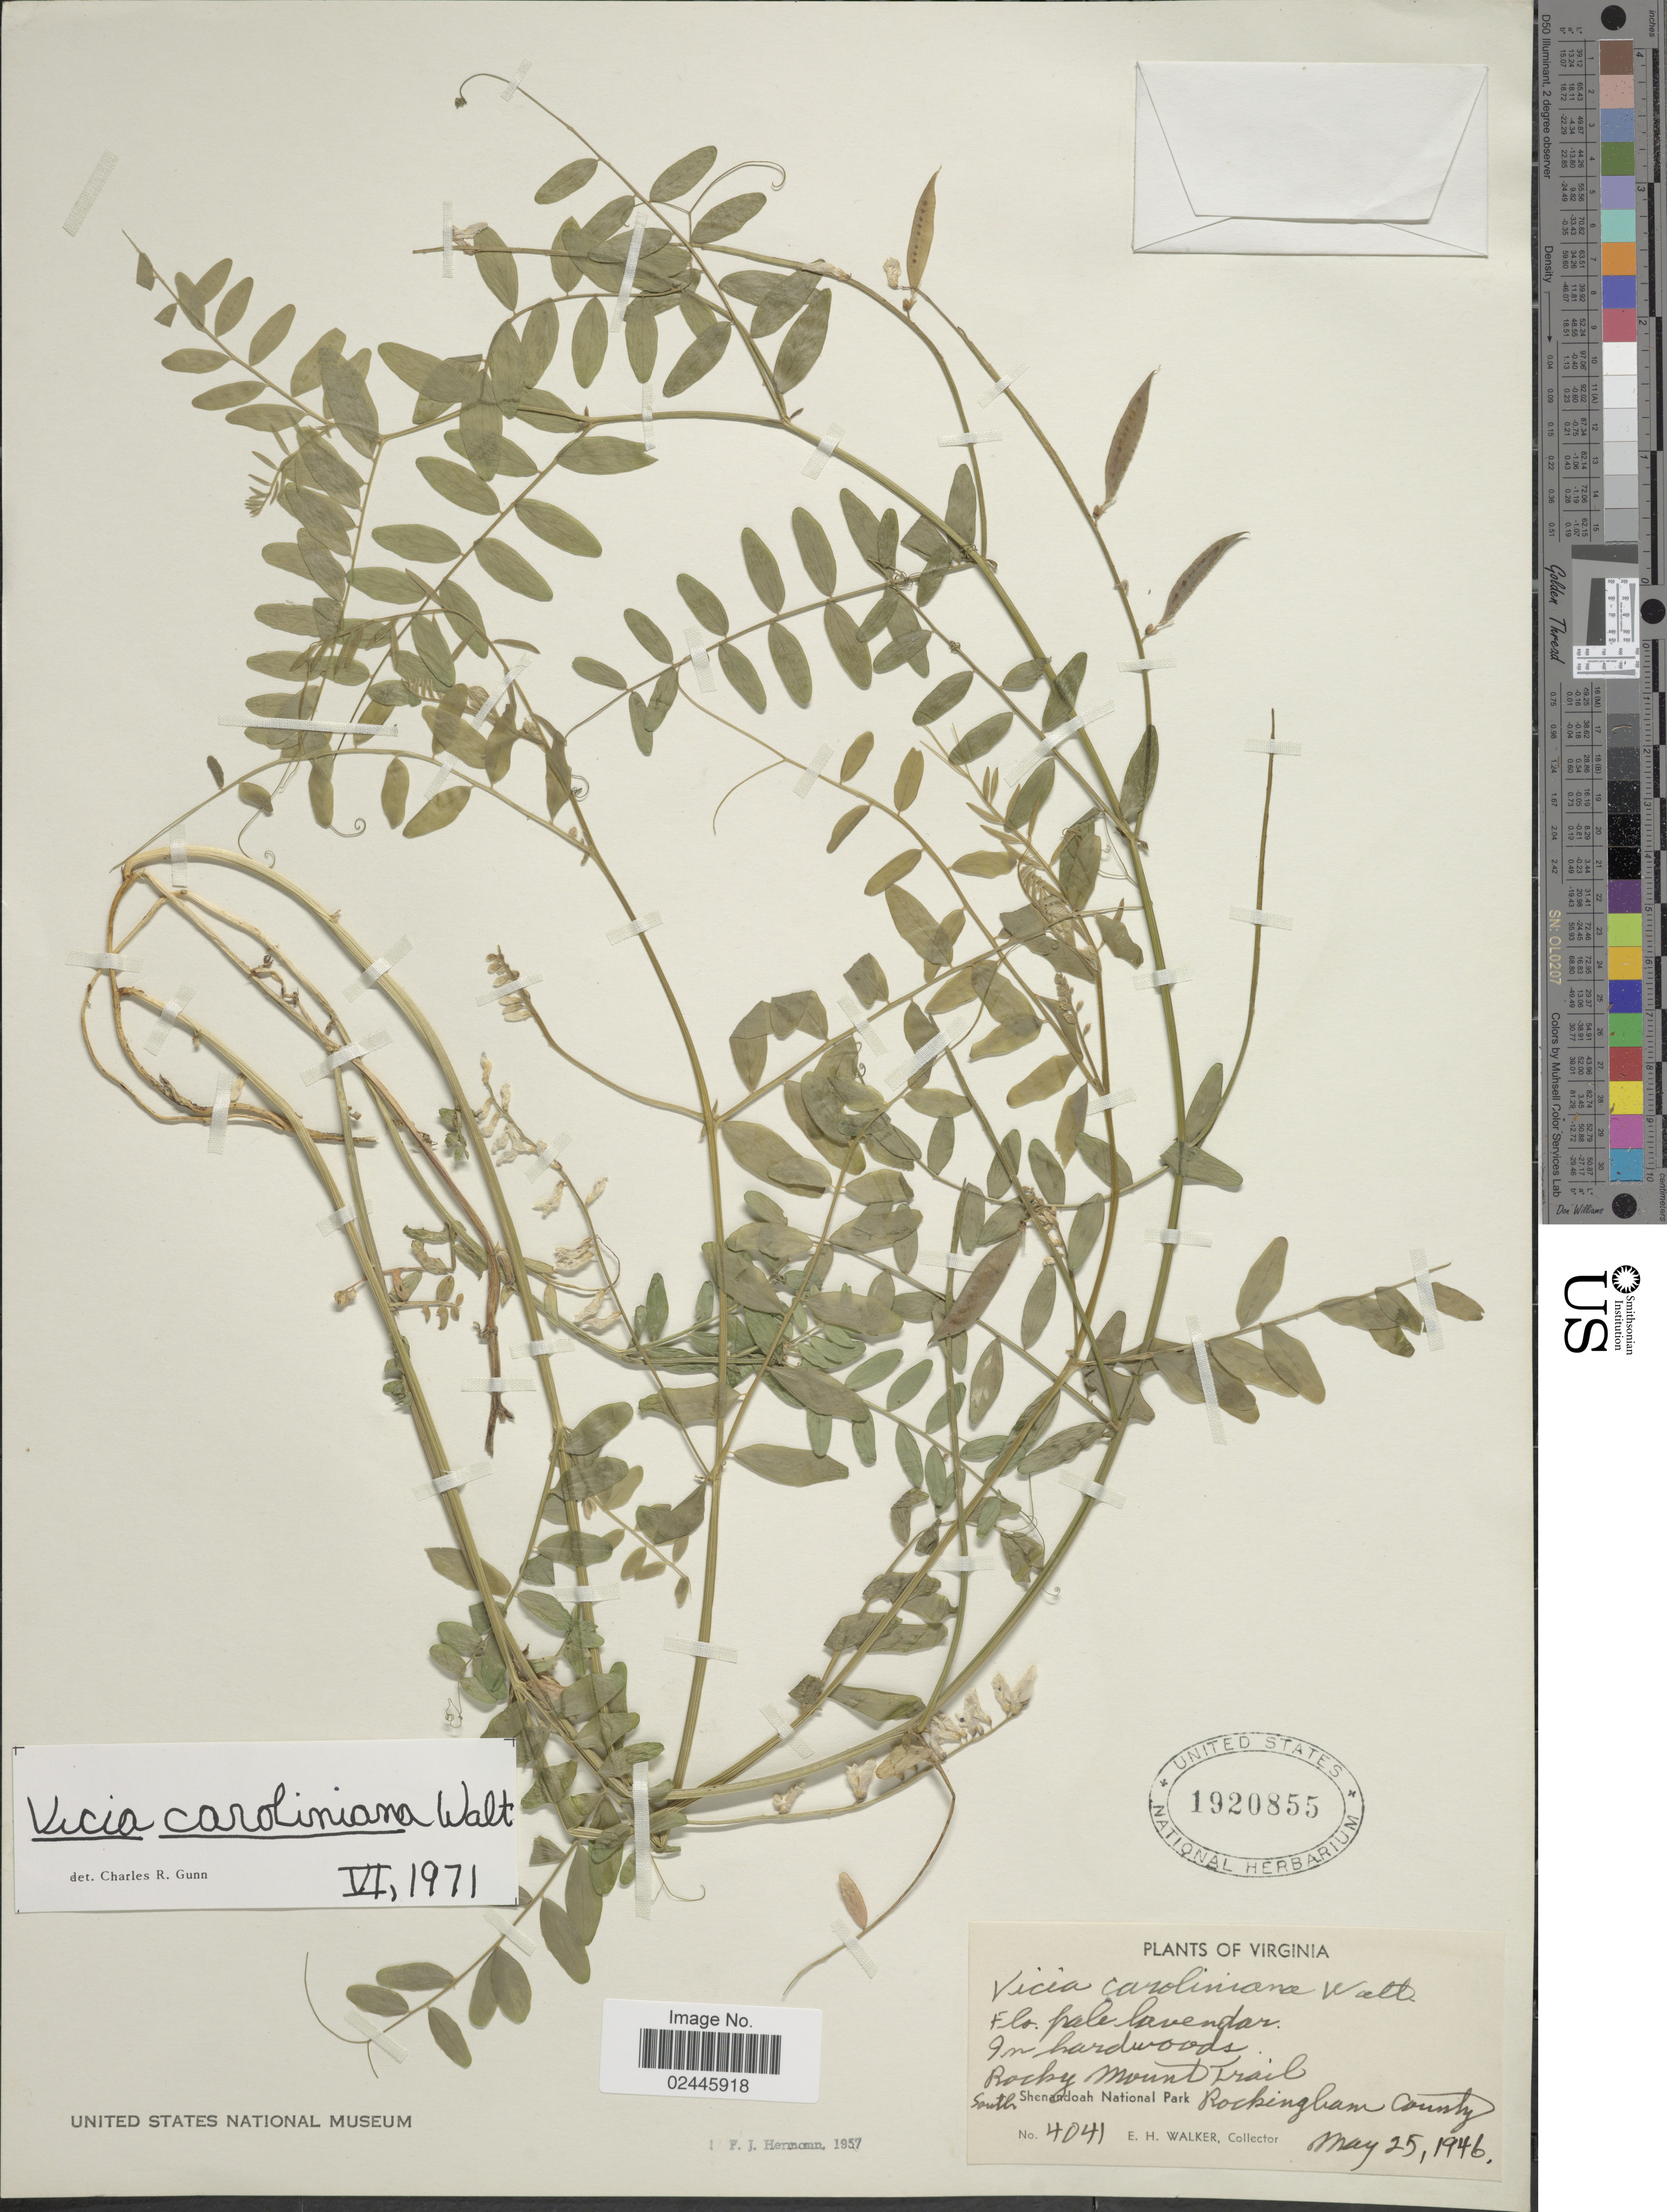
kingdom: Plantae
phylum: Tracheophyta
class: Magnoliopsida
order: Fabales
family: Fabaceae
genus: Vicia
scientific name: Vicia caroliniana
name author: Walter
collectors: E. H. Walker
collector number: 4041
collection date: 1946-05-25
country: United States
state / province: Virginia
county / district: Rockingham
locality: In hardwoods, Rocky Mount Trail, south Shenandoah National Park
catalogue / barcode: US 1920855